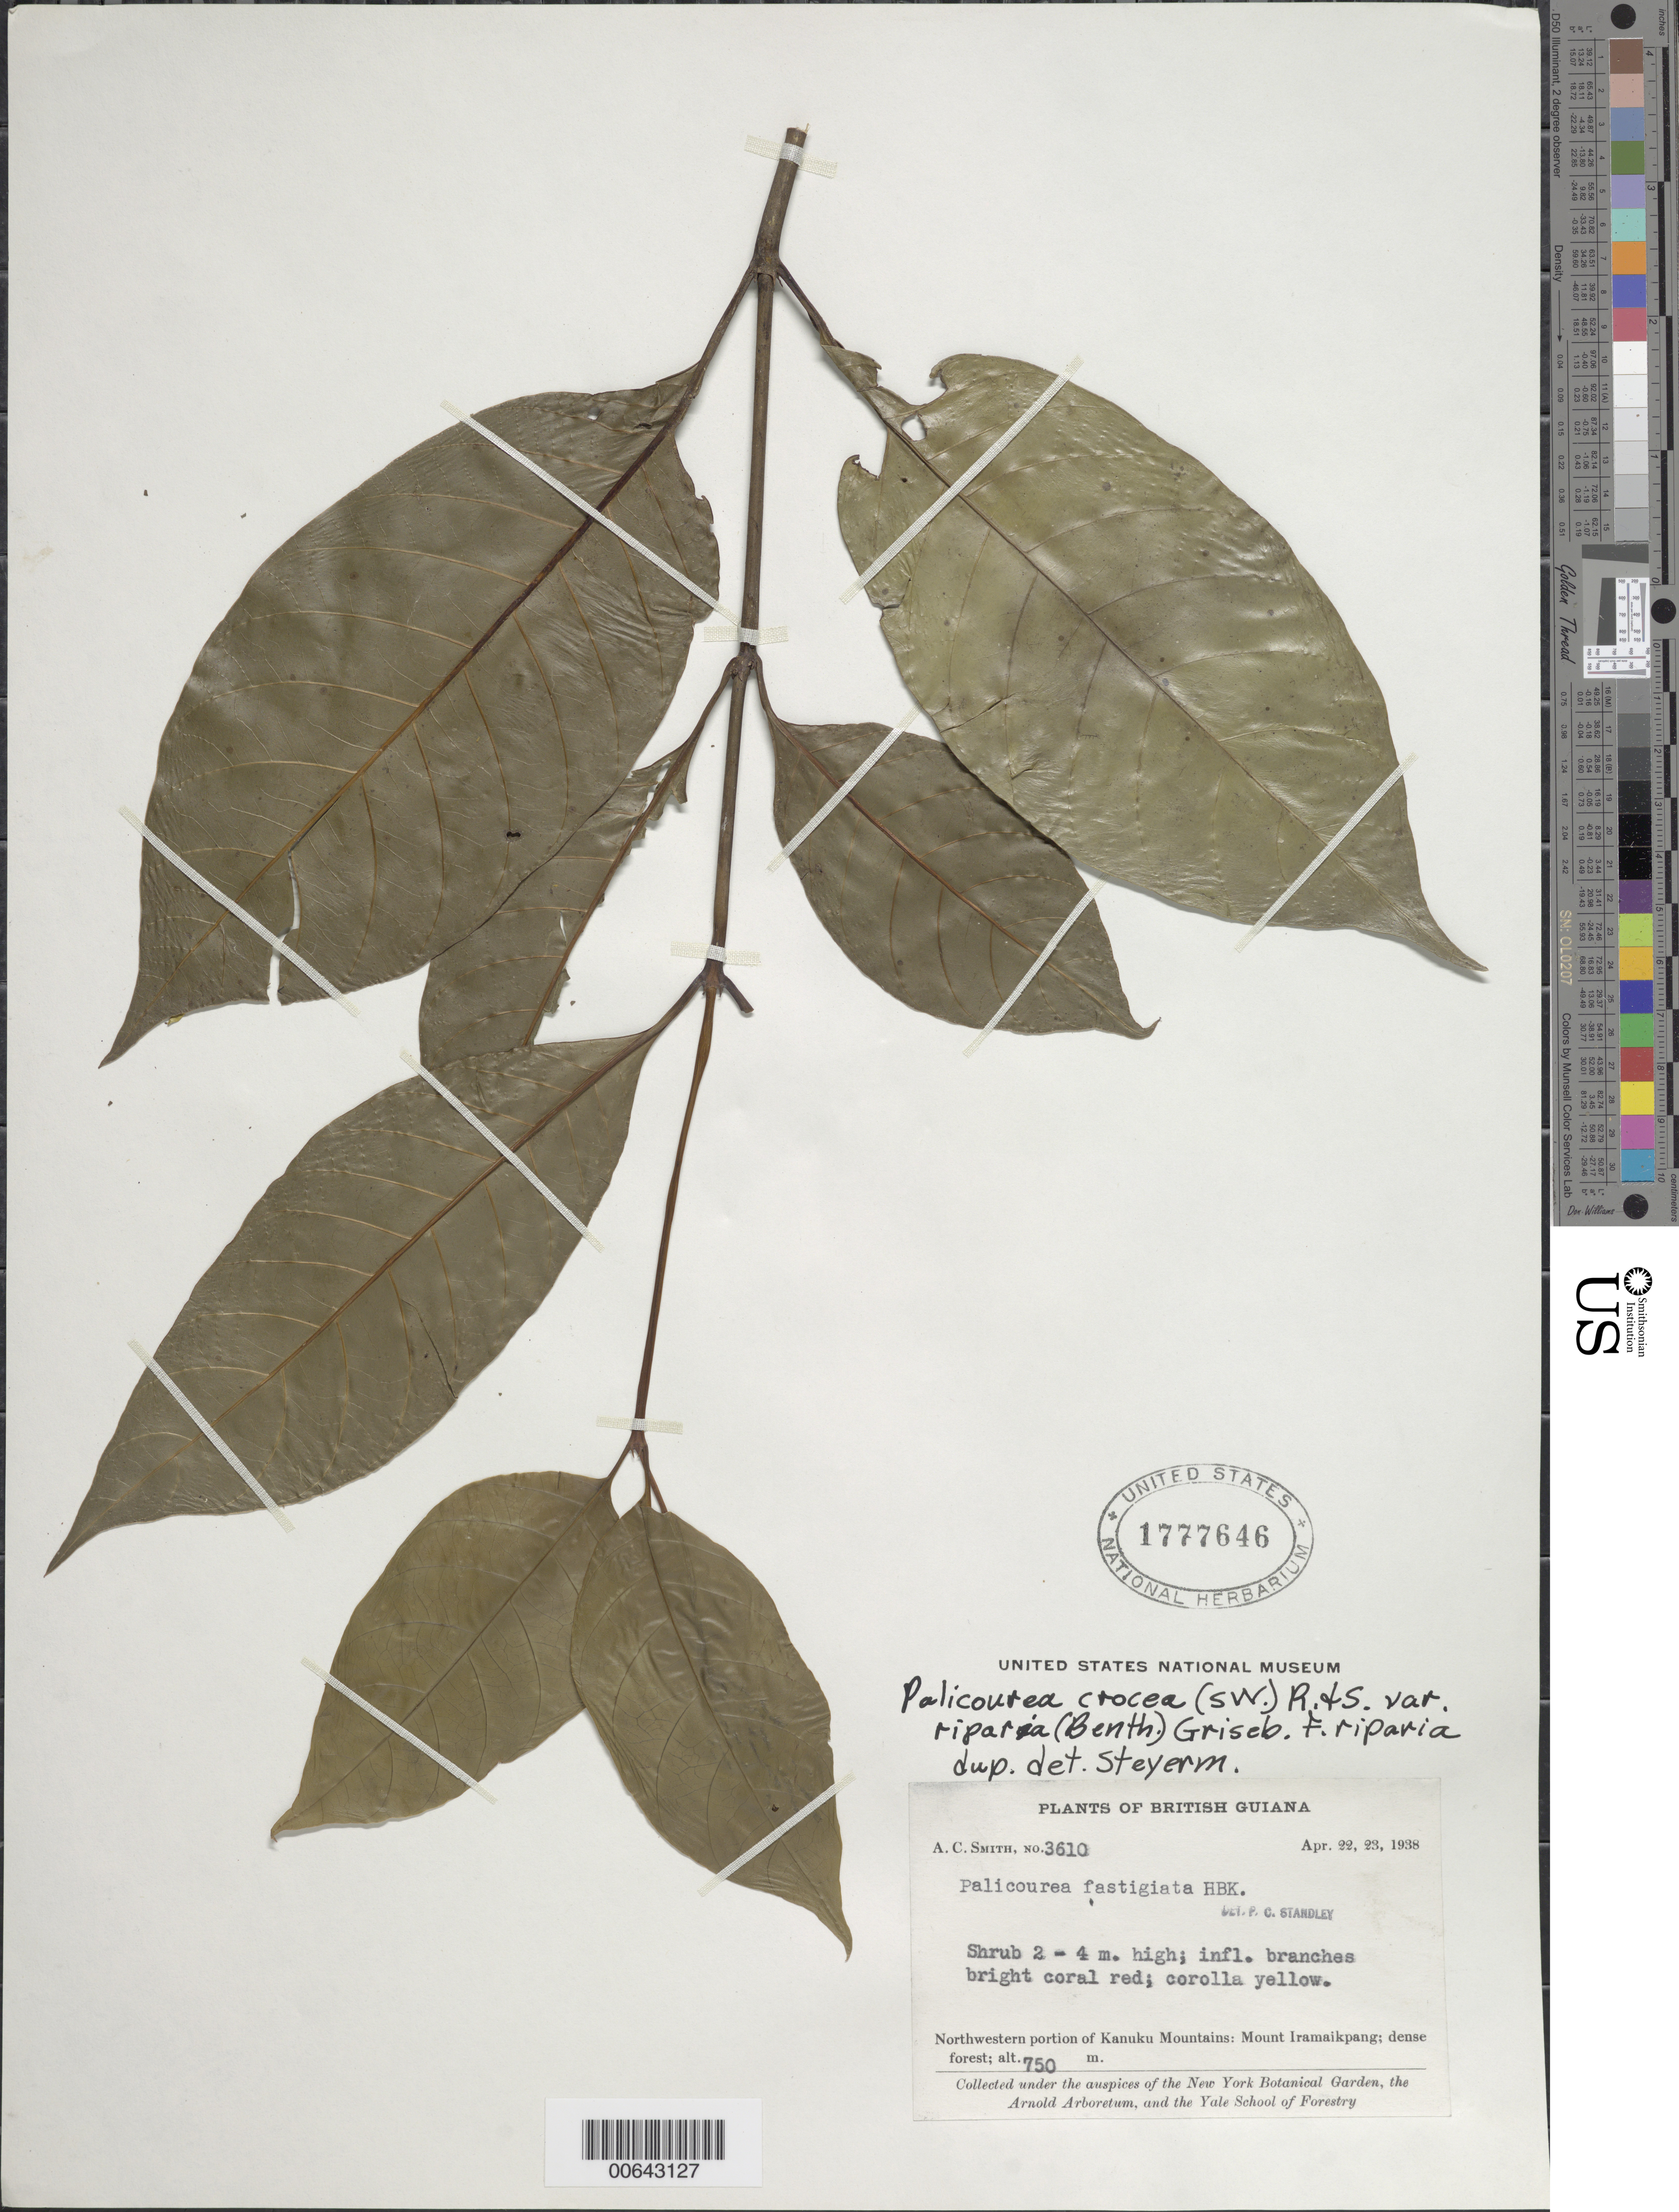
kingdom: Plantae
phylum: Tracheophyta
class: Magnoliopsida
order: Gentianales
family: Rubiaceae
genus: Palicourea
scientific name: Palicourea crocea var. riparia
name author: (Benth.) Griseb.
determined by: Steyermark, Julian A., (VEN)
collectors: A. C. Smith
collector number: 3610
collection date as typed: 22-Apr-38 to 23-Apr-38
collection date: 1938-04-22/1938-04-23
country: Guyana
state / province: U. Takutu-U. Essequibo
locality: Kanuku Mts., NW portion; Mount Iramaikpang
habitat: Dense forest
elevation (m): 750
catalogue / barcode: US 1777646